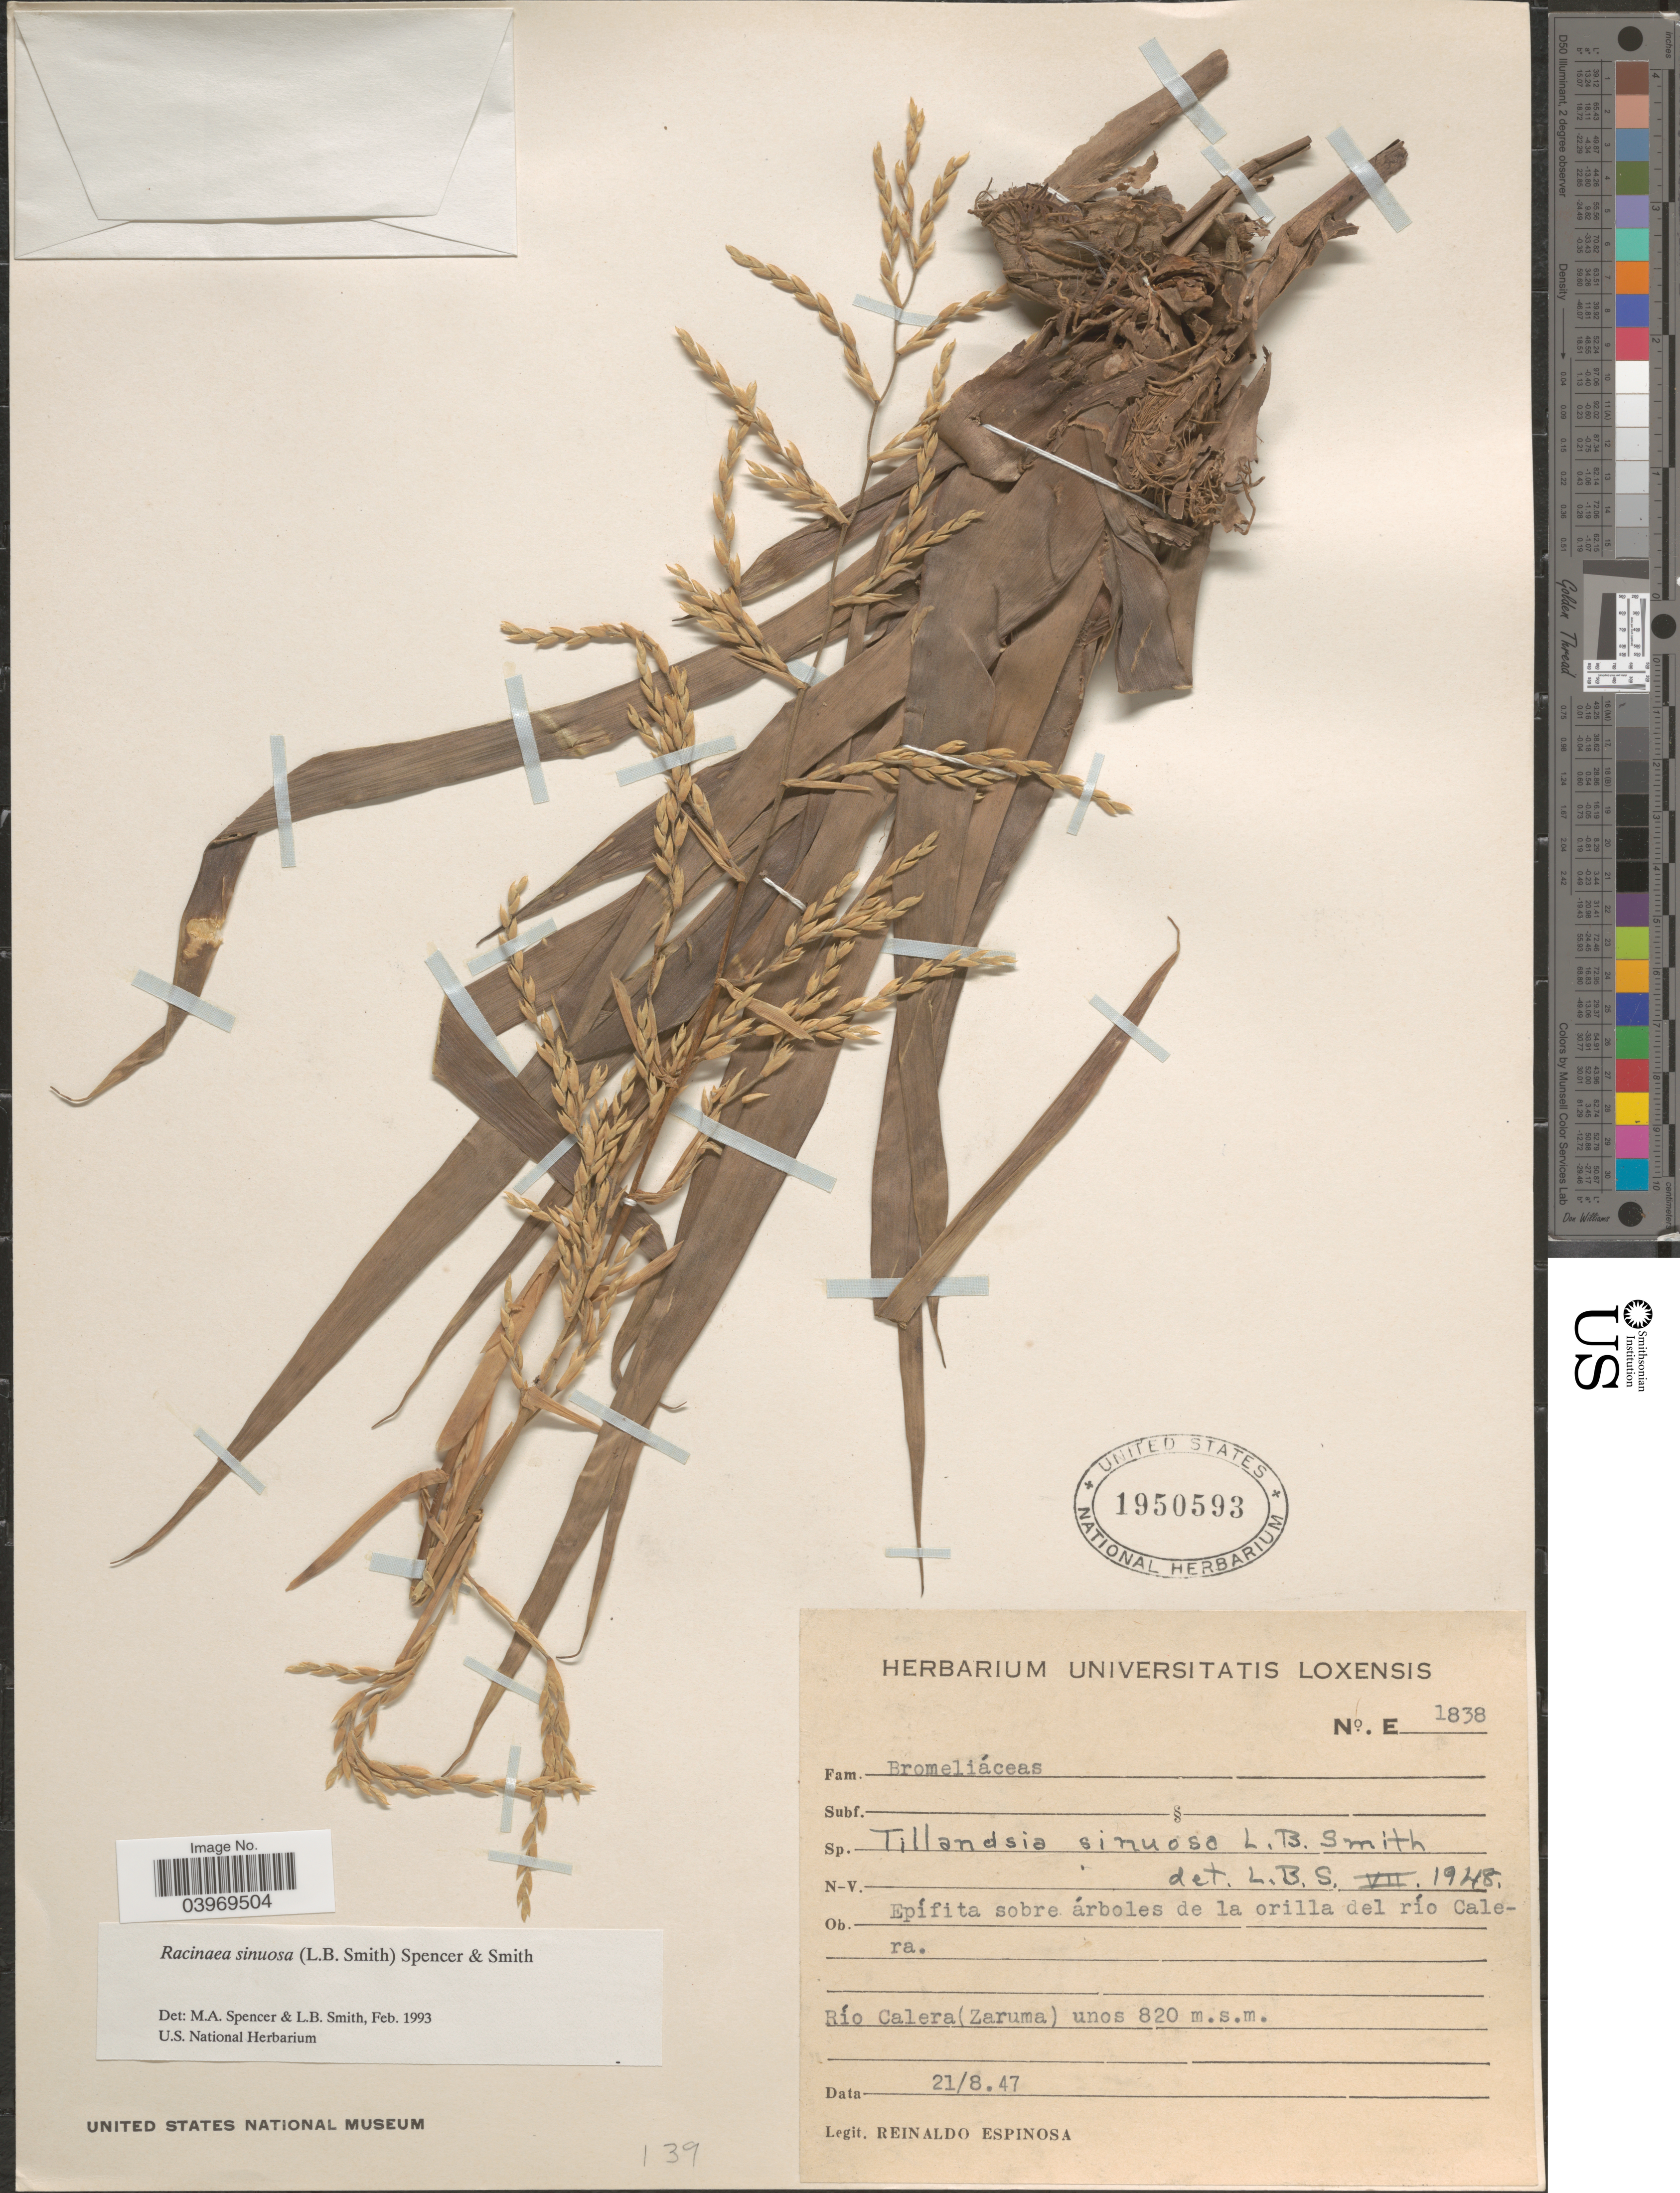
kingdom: Plantae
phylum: Tracheophyta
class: Liliopsida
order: Poales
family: Bromeliaceae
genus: Racinaea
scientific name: Racinaea sinuosa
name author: (L.B. Sm.) M.A. Spencer & L.B. Sm.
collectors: R. Espinosa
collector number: E1838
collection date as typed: Transcribed d/m/y: 21/8/47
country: Ecuador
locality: Epífita sobre árboles de La orilla del río Calera. Río Calera (Zaruma).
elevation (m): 820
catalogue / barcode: US 1950593